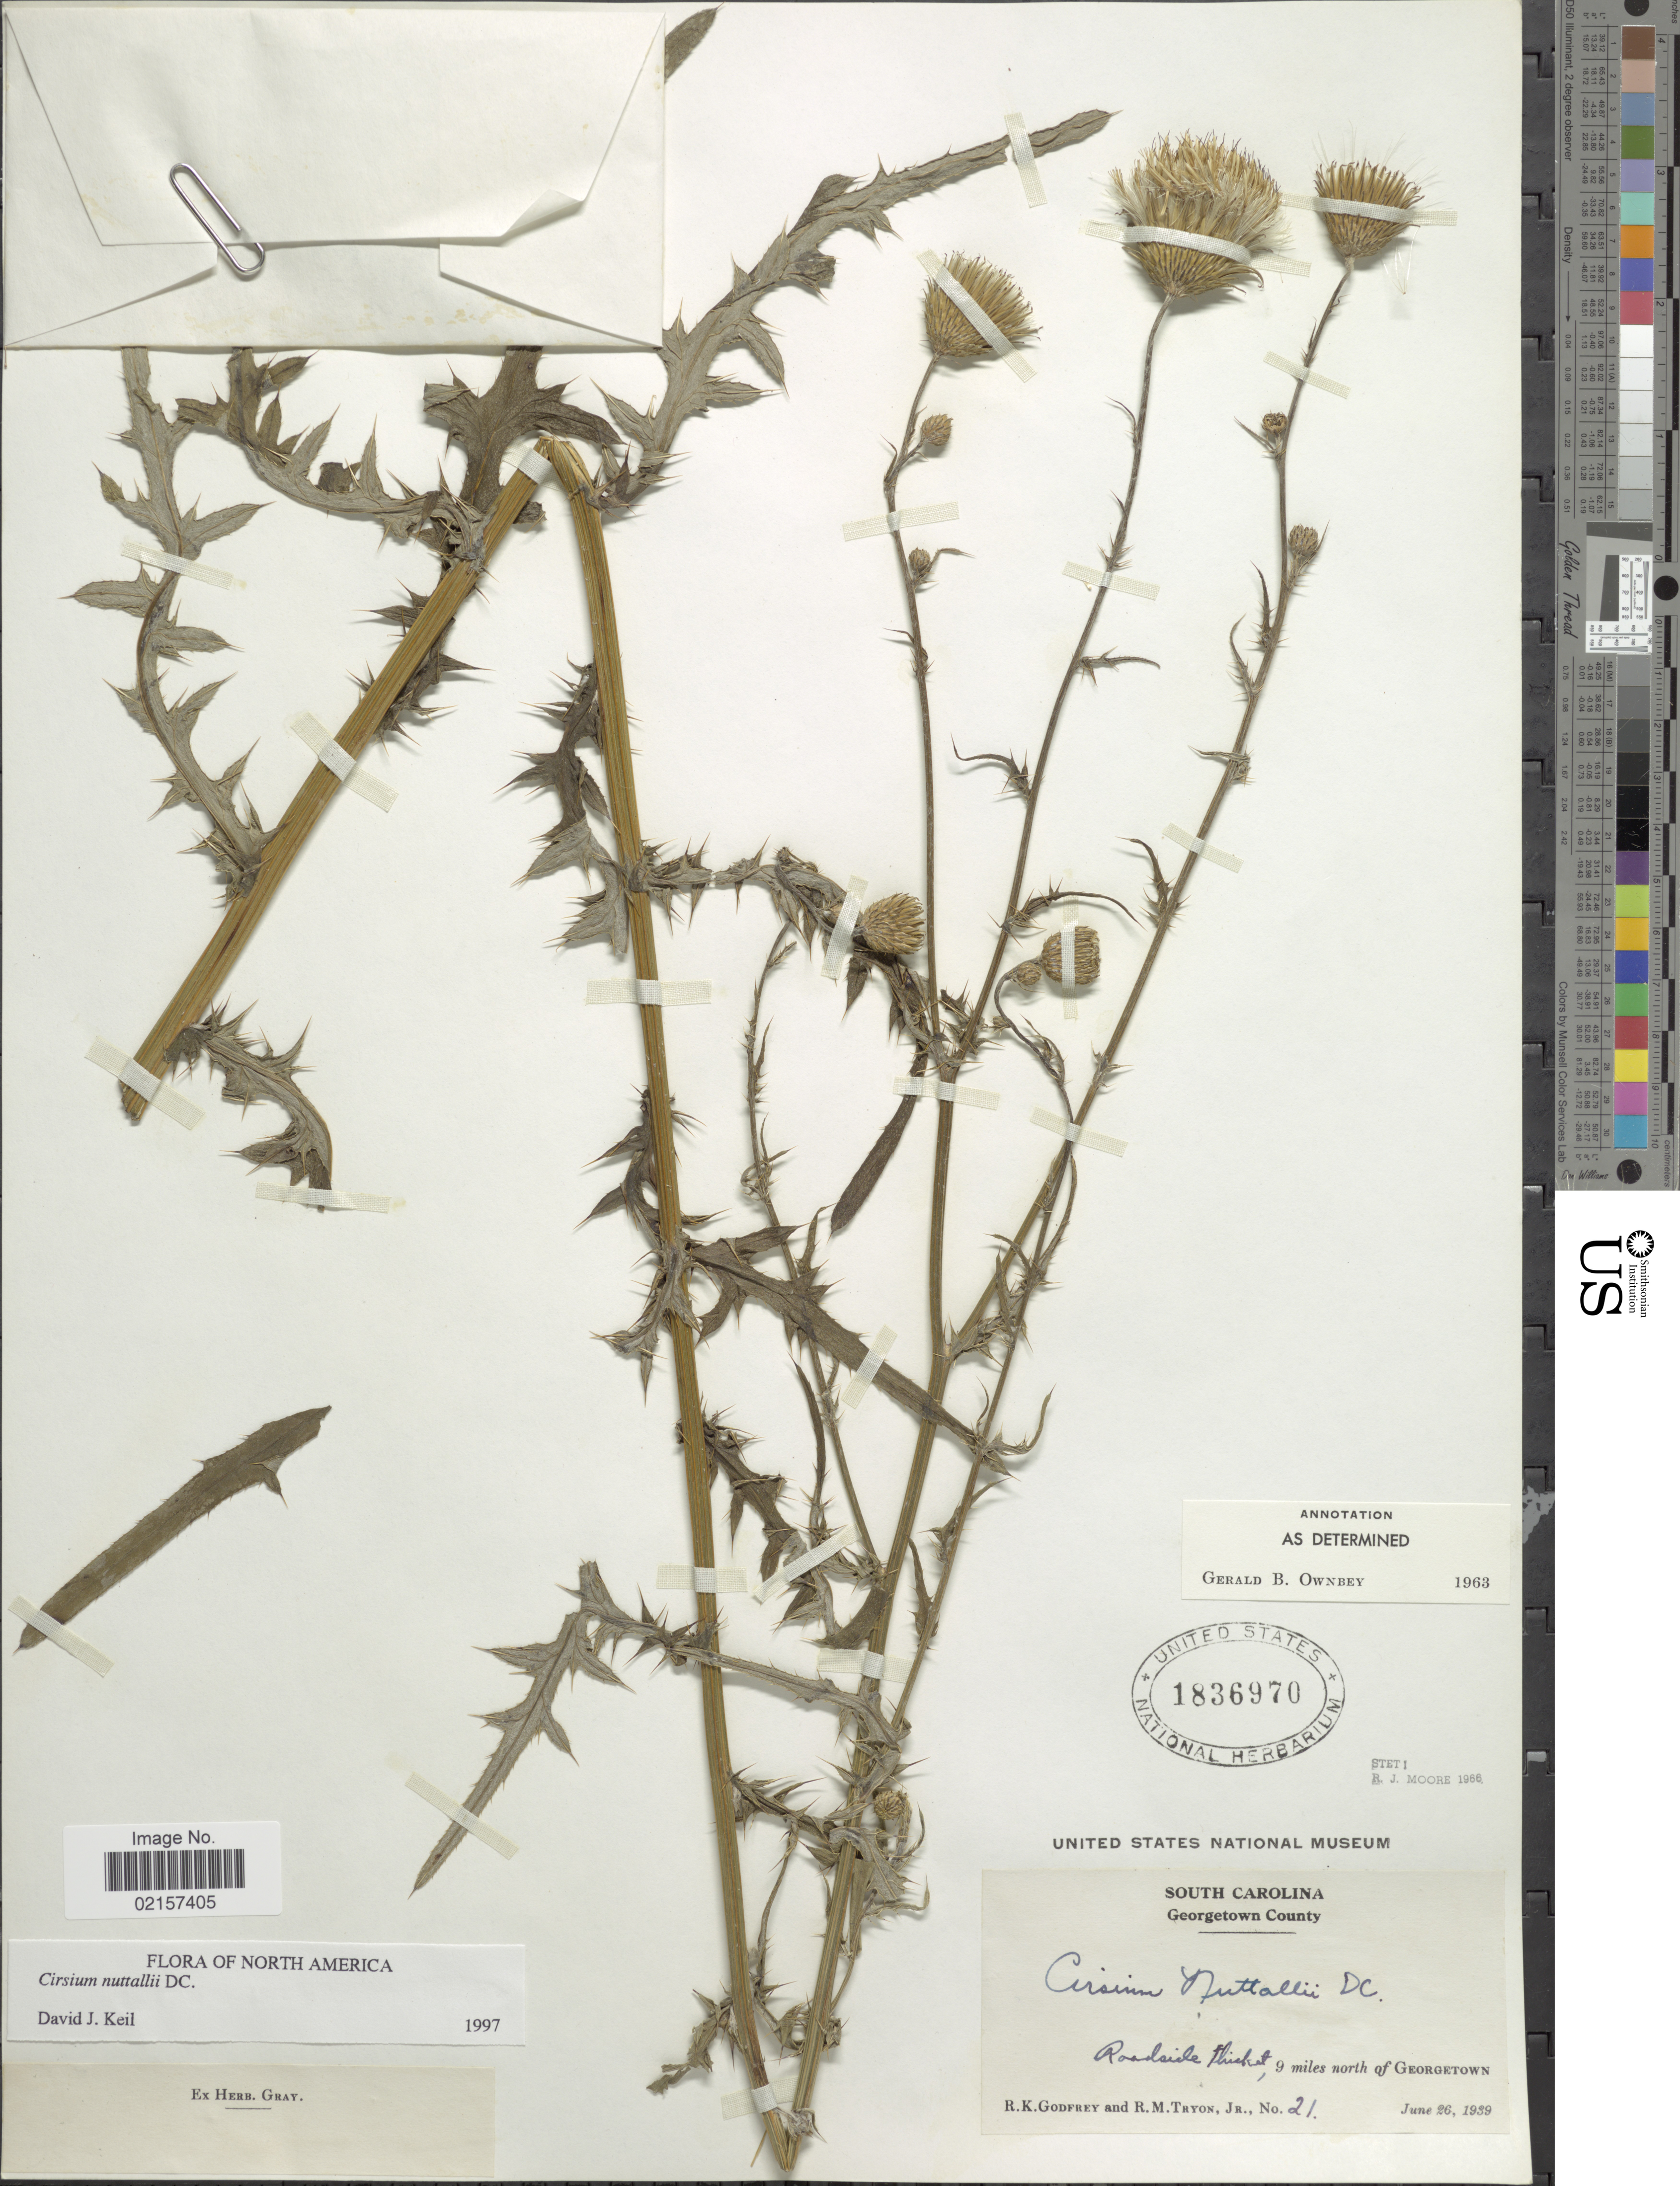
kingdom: Plantae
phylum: Tracheophyta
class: Magnoliopsida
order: Asterales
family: Asteraceae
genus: Cirsium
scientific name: Cirsium nuttali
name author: DC.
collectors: R. K. Godfrey & R. M. Tryon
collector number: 21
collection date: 1939-06-26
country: United States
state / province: South Carolina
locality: Georgetown County, roadside thicket, 9 miles north Georgetown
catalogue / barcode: US 1836970